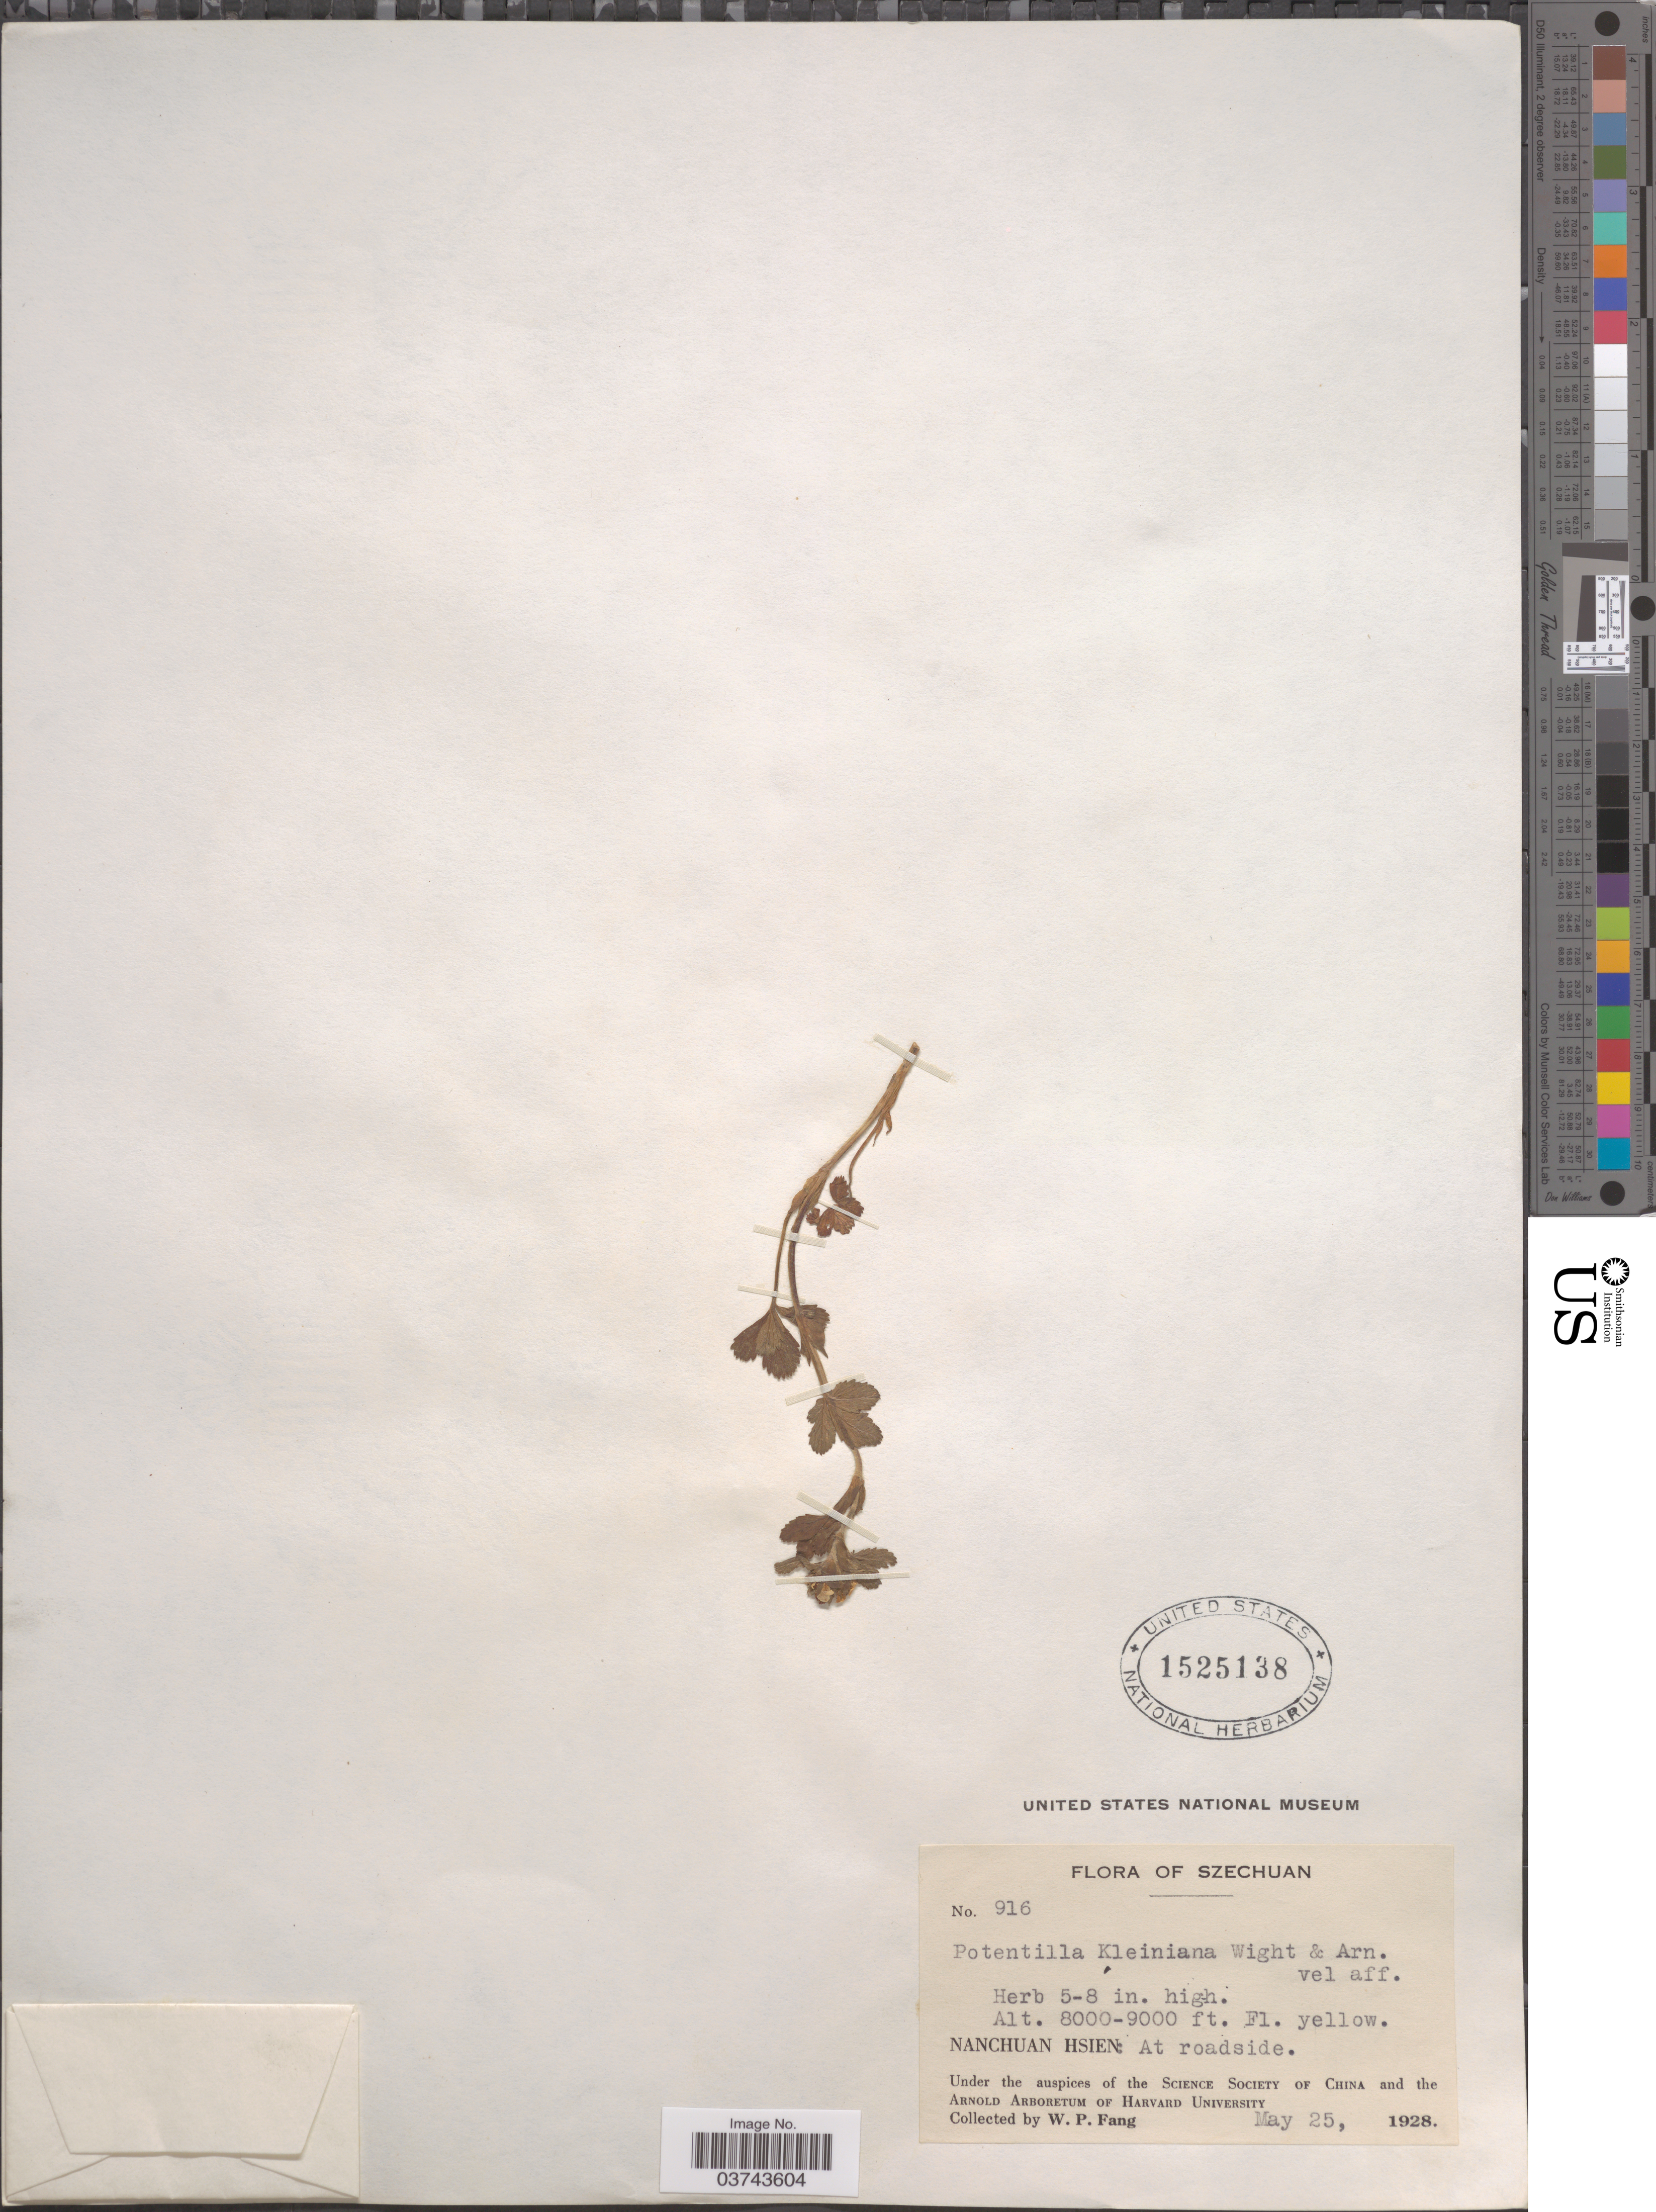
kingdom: Plantae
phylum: Tracheophyta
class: Magnoliopsida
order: Rosales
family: Rosaceae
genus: Potentilla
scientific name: Potentilla kleiniana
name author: Wight & Arn.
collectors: W. P. Fang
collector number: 916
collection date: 1928-05-25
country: China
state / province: Sichuan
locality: Szechuan. Nanchuan Hsien.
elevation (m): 2438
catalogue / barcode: US 1525138